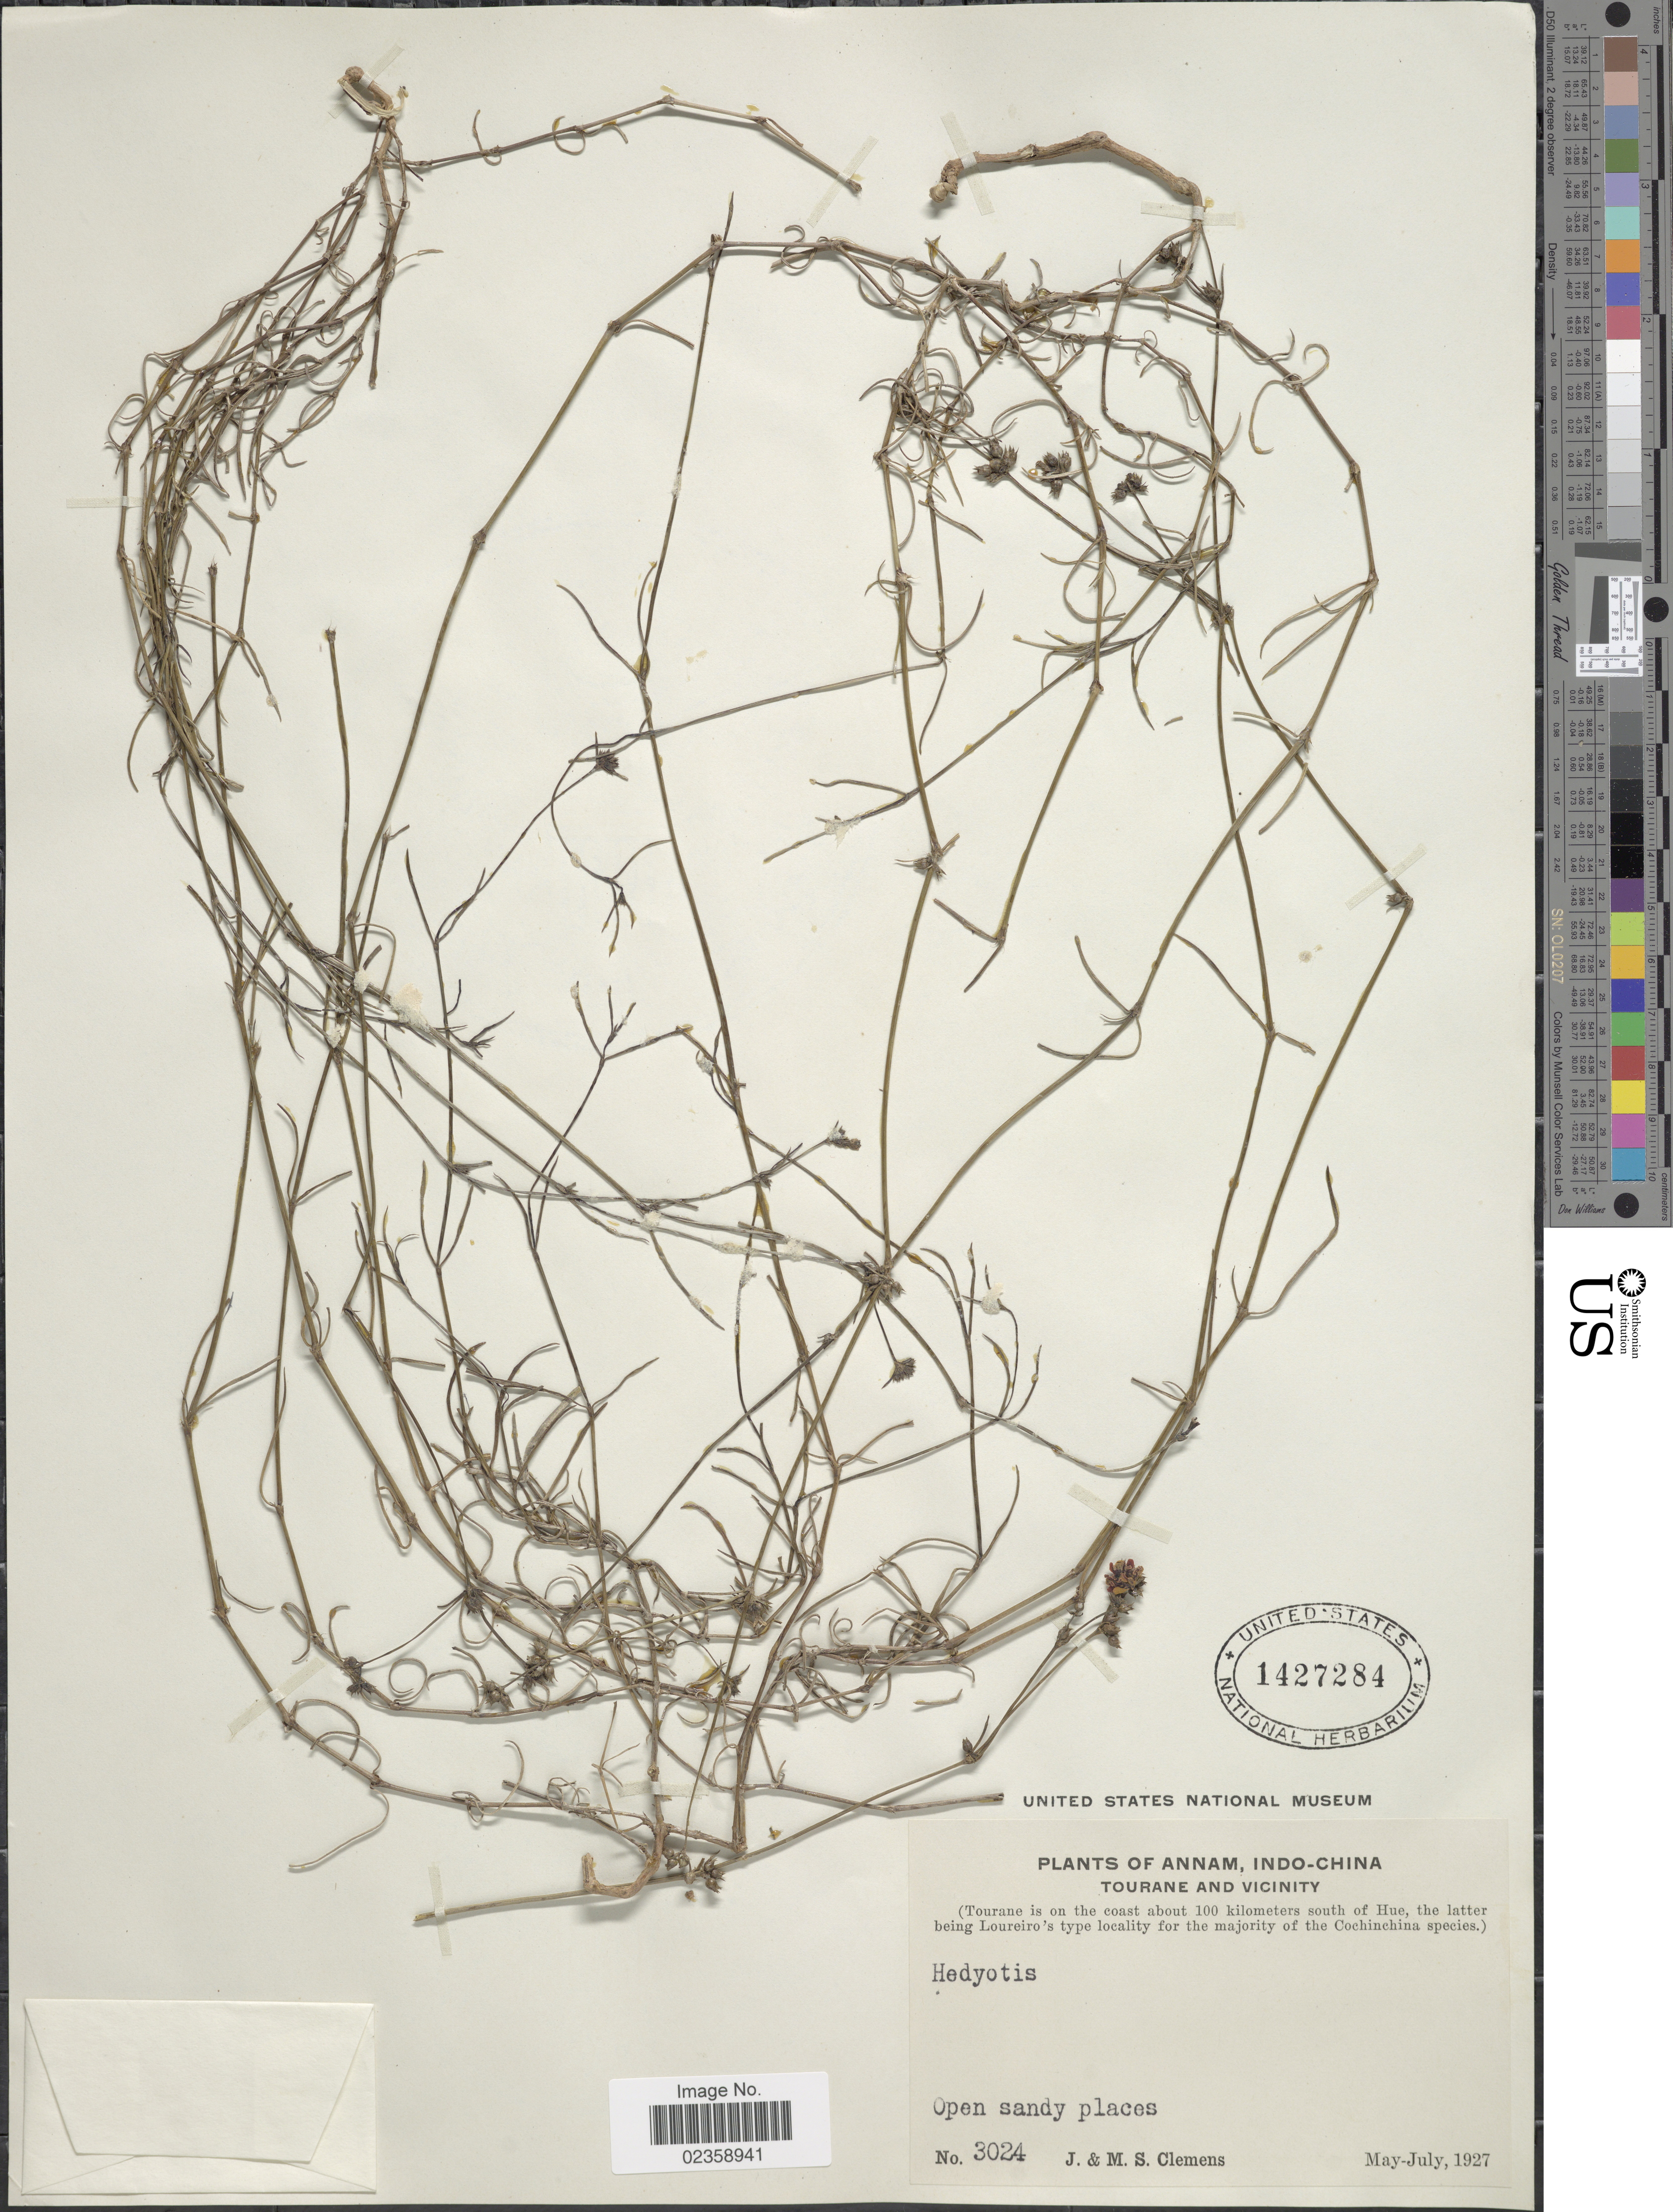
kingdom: Plantae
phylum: Tracheophyta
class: Magnoliopsida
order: Gentianales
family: Rubiaceae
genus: Oldenlandia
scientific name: Oldenlandia sp.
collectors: J. Clemens & M. S. Clemens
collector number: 3024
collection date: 1927-05/1927-07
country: Vietnam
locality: Annam, Indo-China. Tourane and Vicinity. (Tourane is on the coast about 100 kilometers south of Hue, the latter being Loureiro's type locality for the majority of the Cochinchina species)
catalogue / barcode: US 1427284